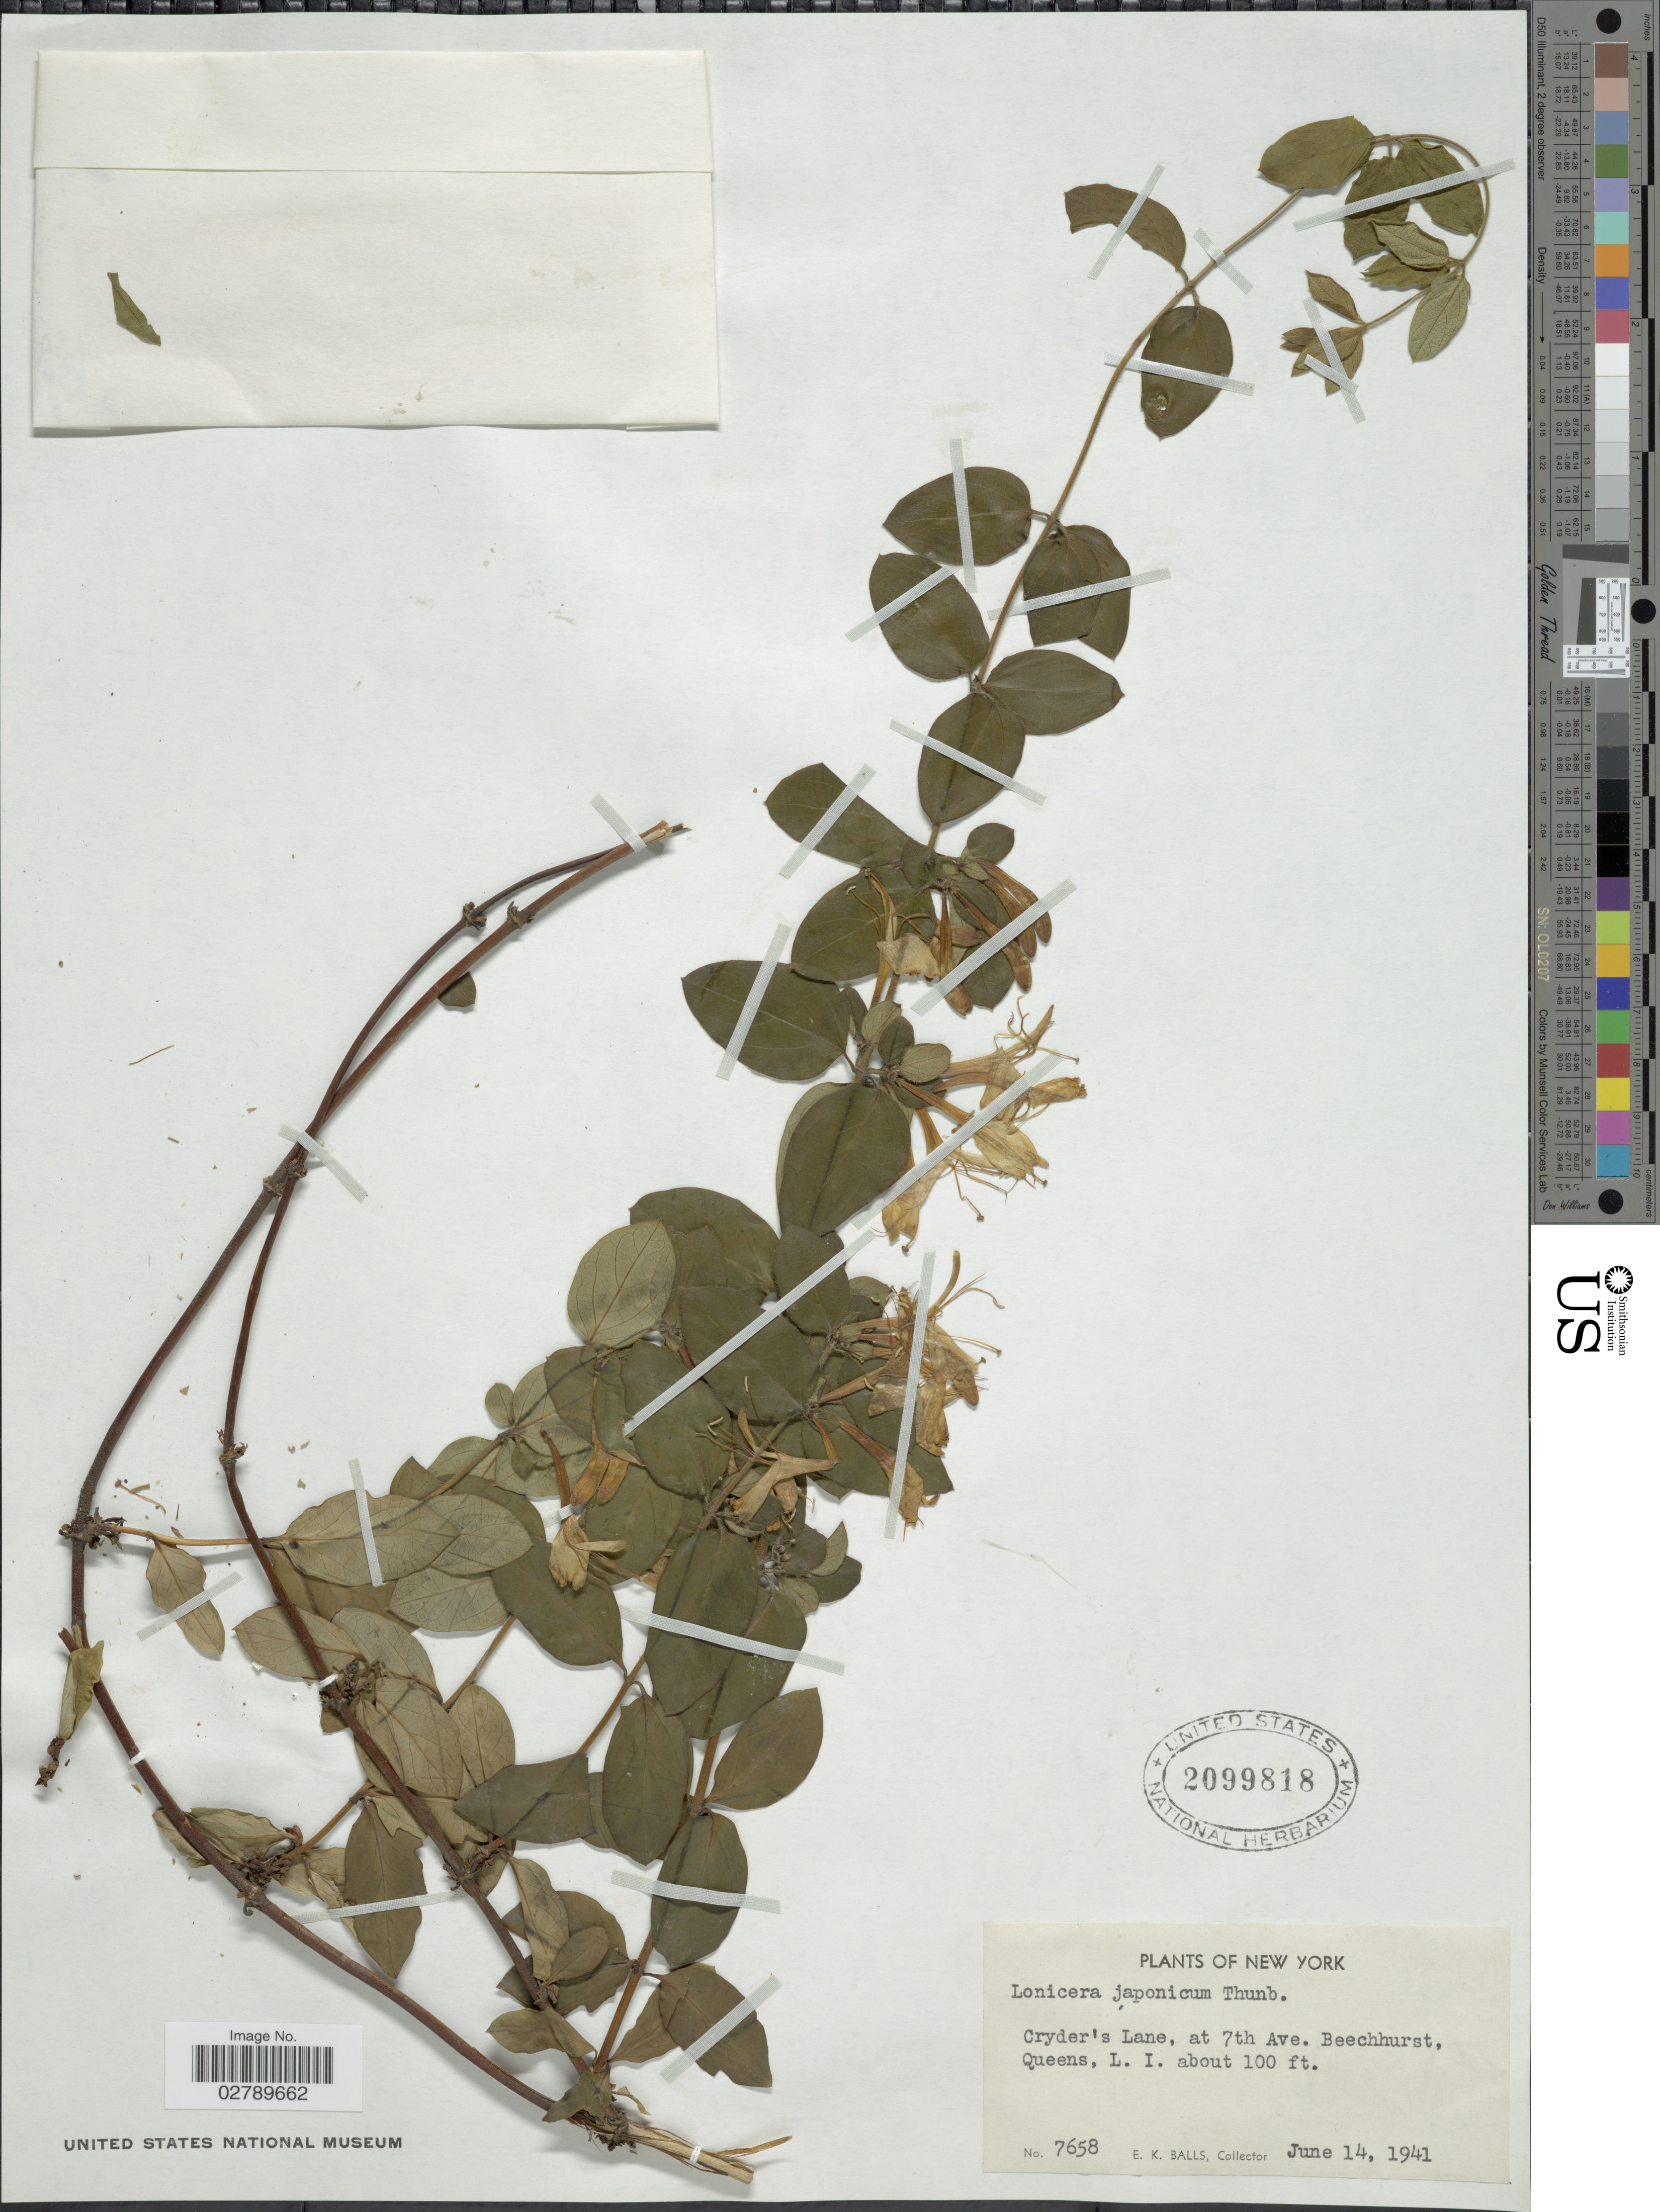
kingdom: Plantae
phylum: Tracheophyta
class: Magnoliopsida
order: Dipsacales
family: Caprifoliaceae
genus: Lonicera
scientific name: Lonicera japonica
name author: Thunb.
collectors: E. K. Balls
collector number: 7658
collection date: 1941-06-14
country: United States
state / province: New York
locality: Cryder's Lane, at 7th Ave. Beechhurst, Queens, L. I.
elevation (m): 30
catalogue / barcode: US 2099818